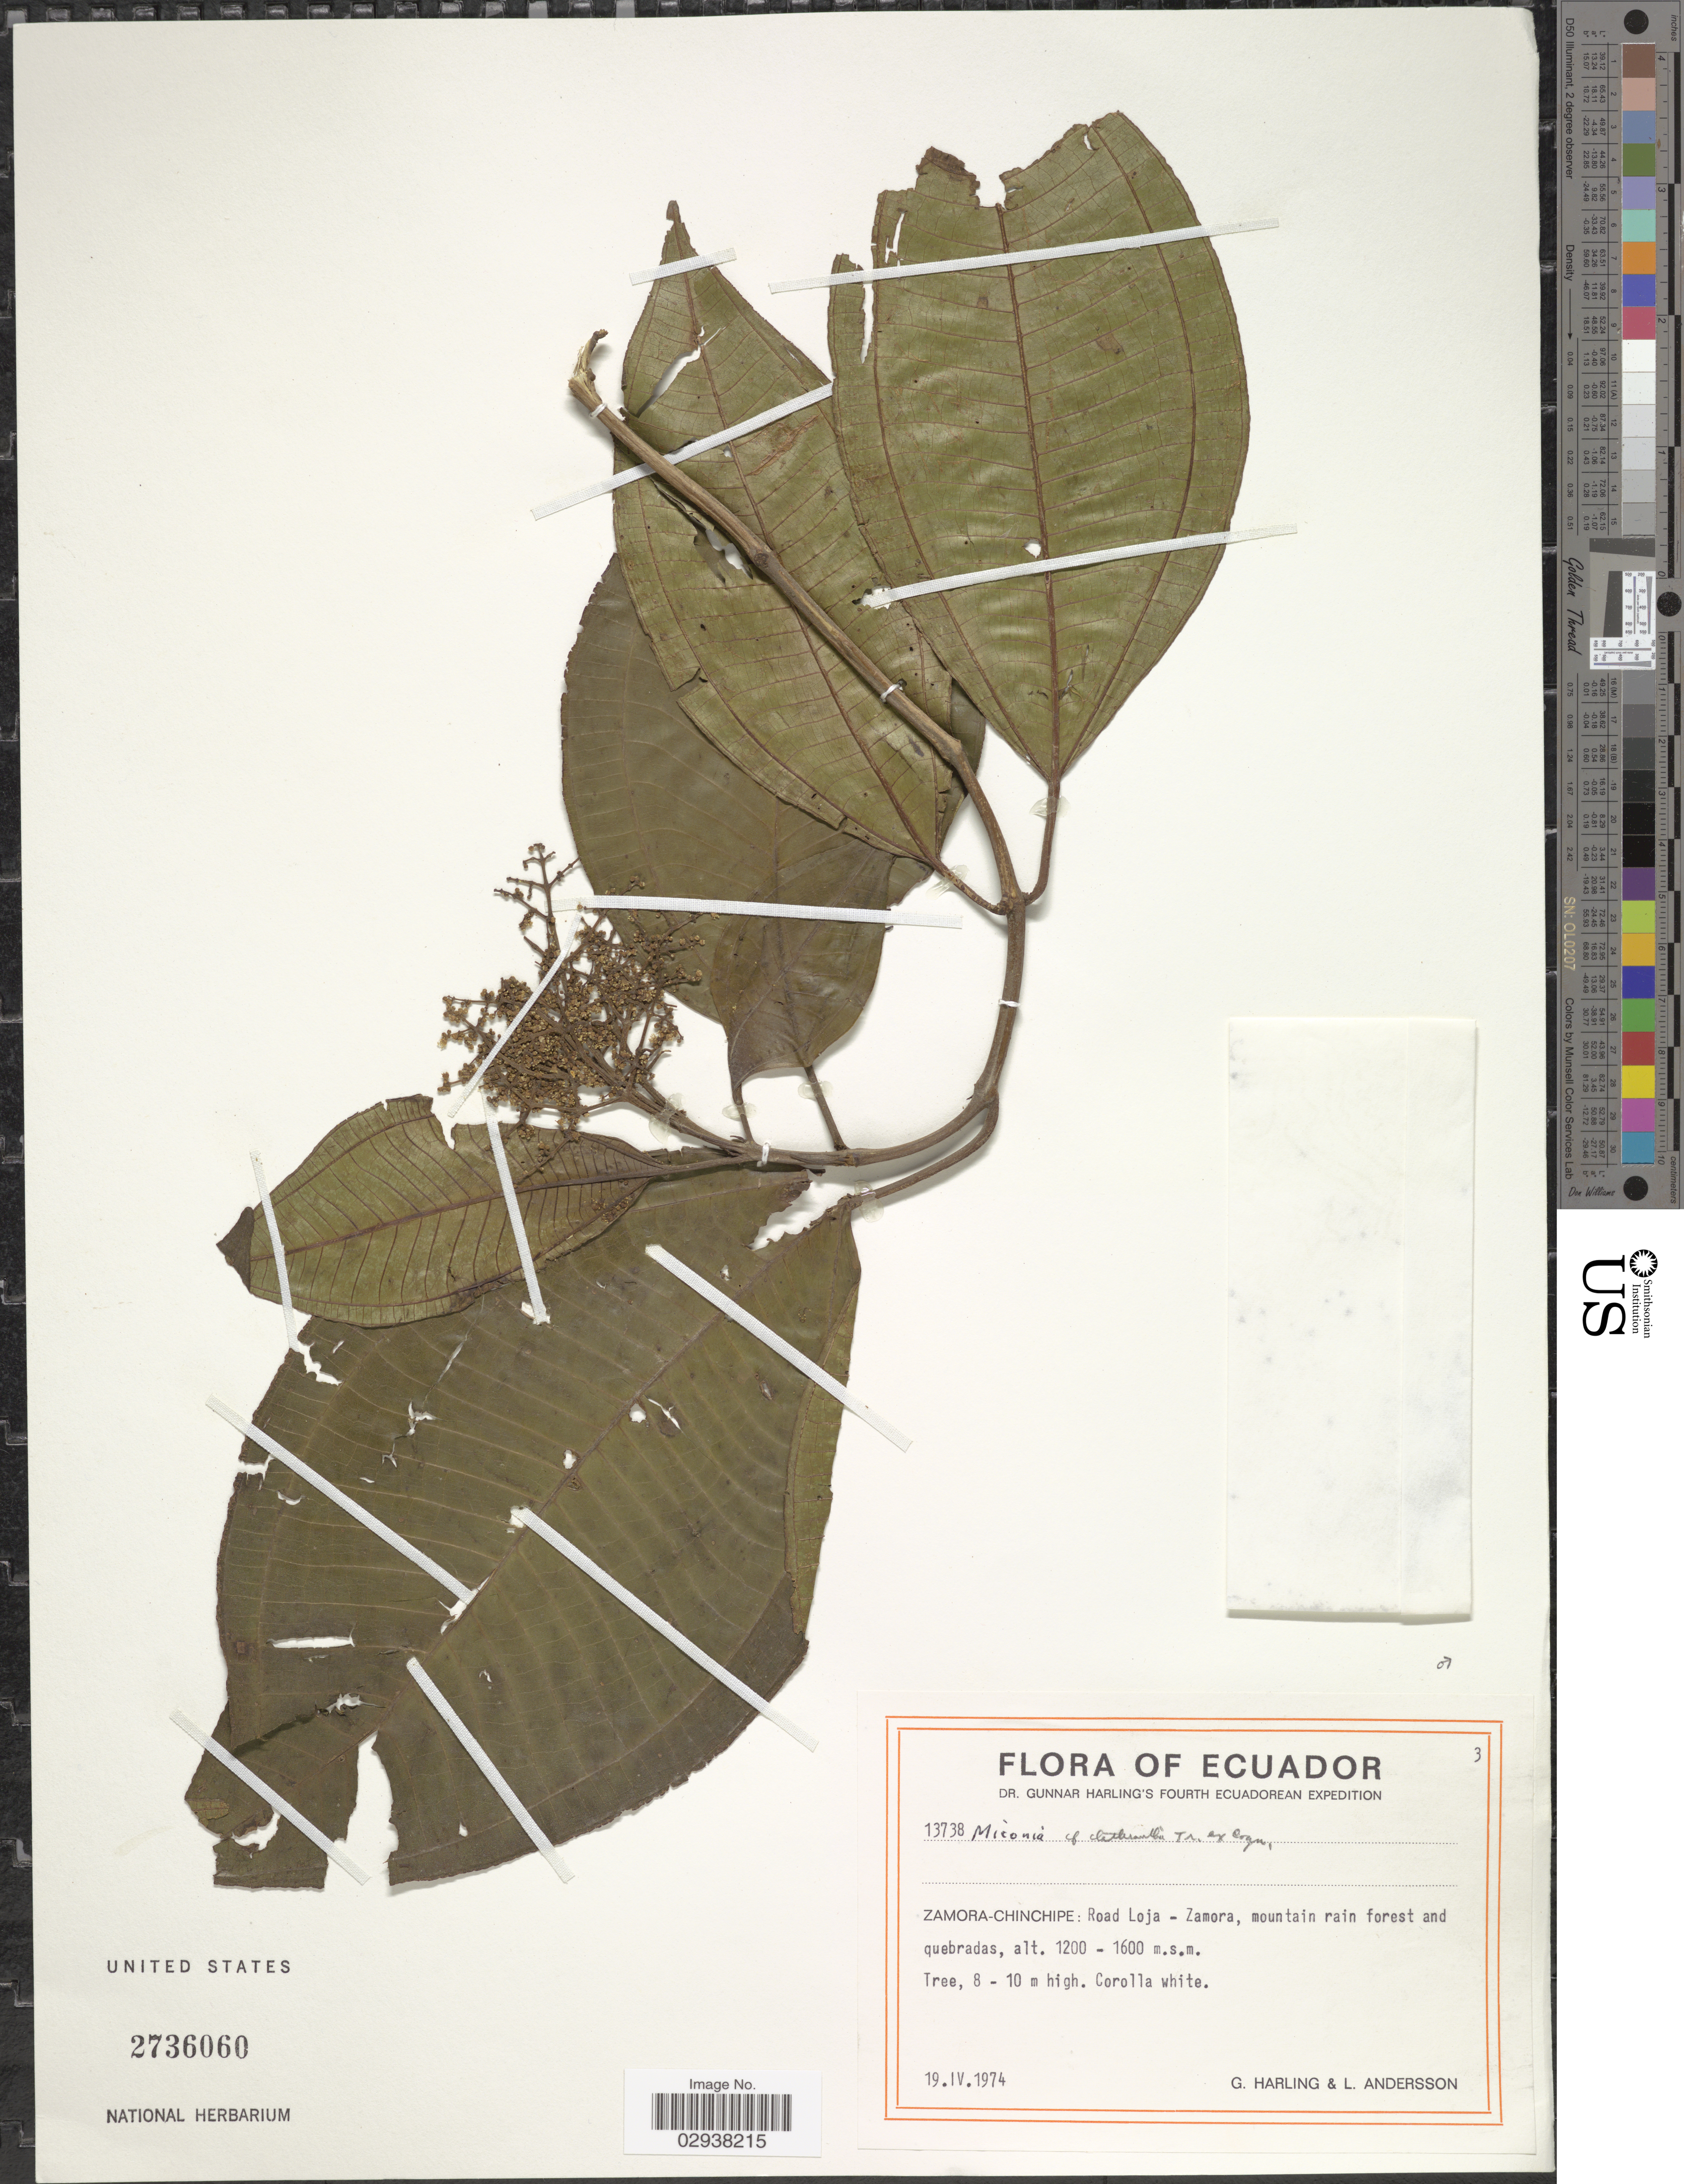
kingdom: Plantae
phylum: Tracheophyta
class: Magnoliopsida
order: Myrtales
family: Melastomataceae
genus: Miconia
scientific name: Miconia clathrantha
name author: Triana ex Cogn. in A. DC.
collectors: G. Harling & L. Andersson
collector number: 13738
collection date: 1974-04-19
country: Ecuador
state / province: Zamora-Chinchipe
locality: Road Loja - Zamora, mountain rain forest and quebradas.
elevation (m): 1200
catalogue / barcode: US 2736060